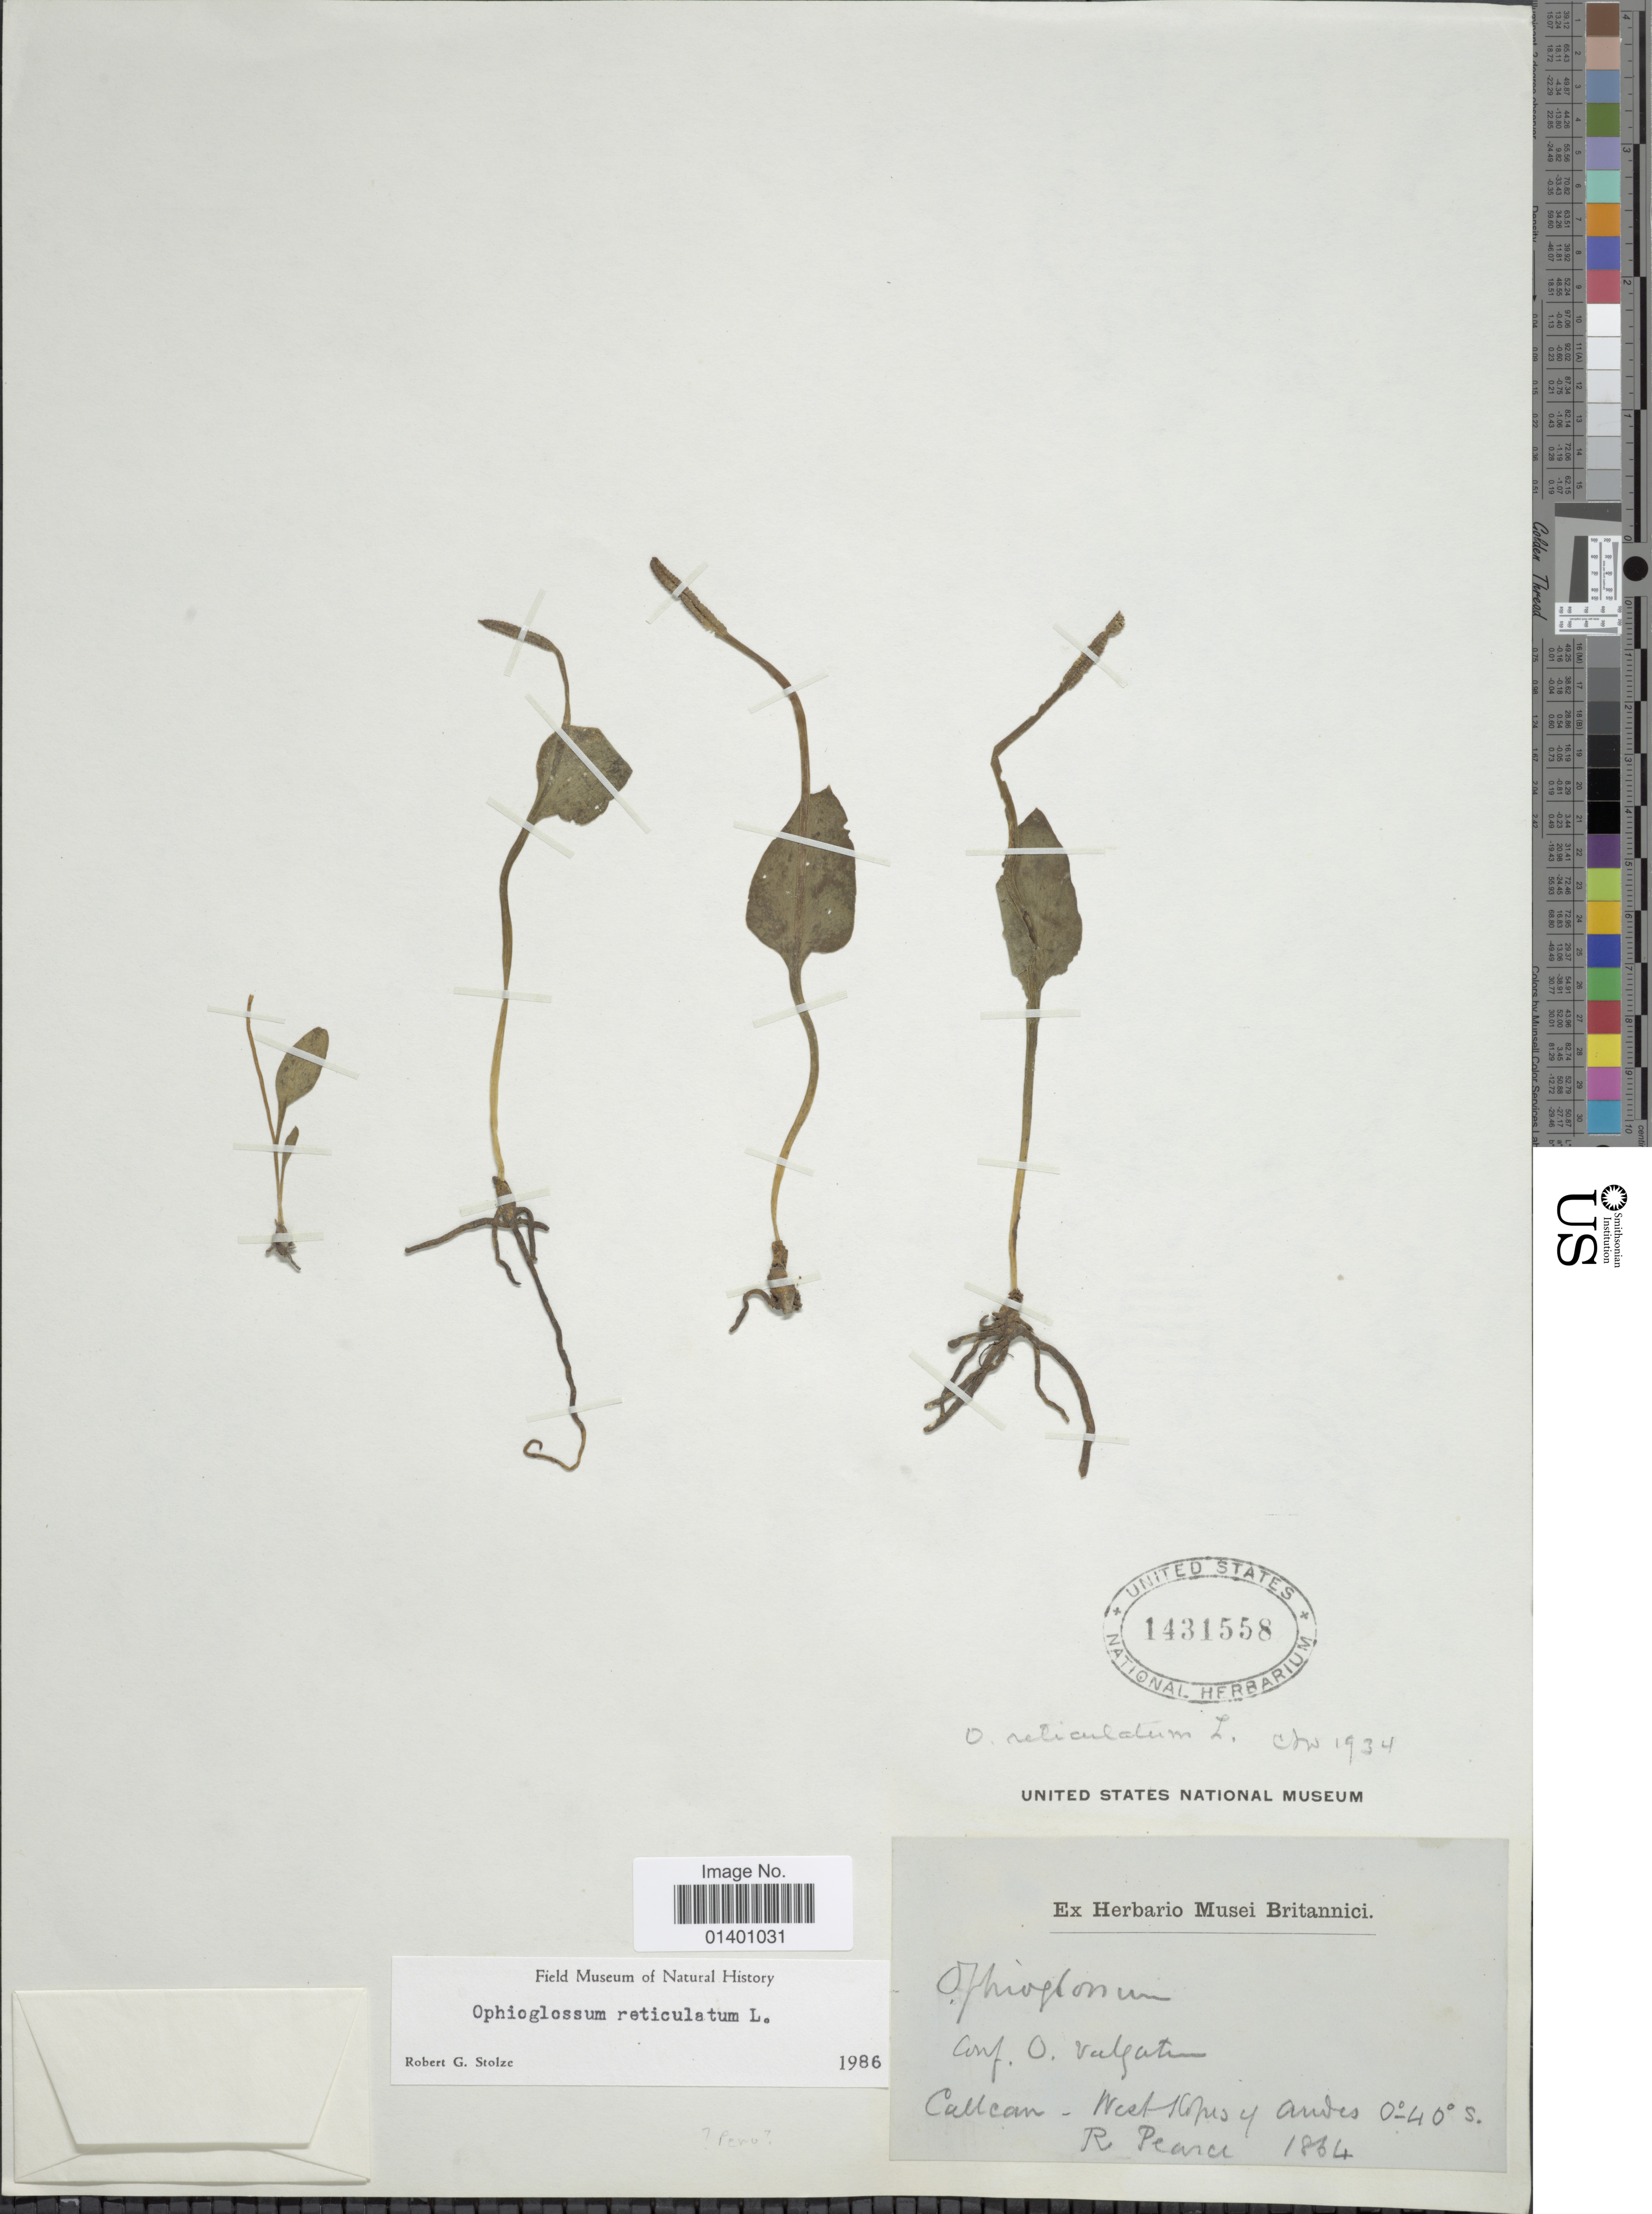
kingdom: Plantae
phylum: Tracheophyta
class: Polypodiopsida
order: Ophioglossales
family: Ophioglossaceae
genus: Ophioglossum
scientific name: Ophioglossum reticulatum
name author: L.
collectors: R. Pearce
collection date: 1864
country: Bolivia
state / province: La Paz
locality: Callcan - west slopes of Andes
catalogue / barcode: US 1431558